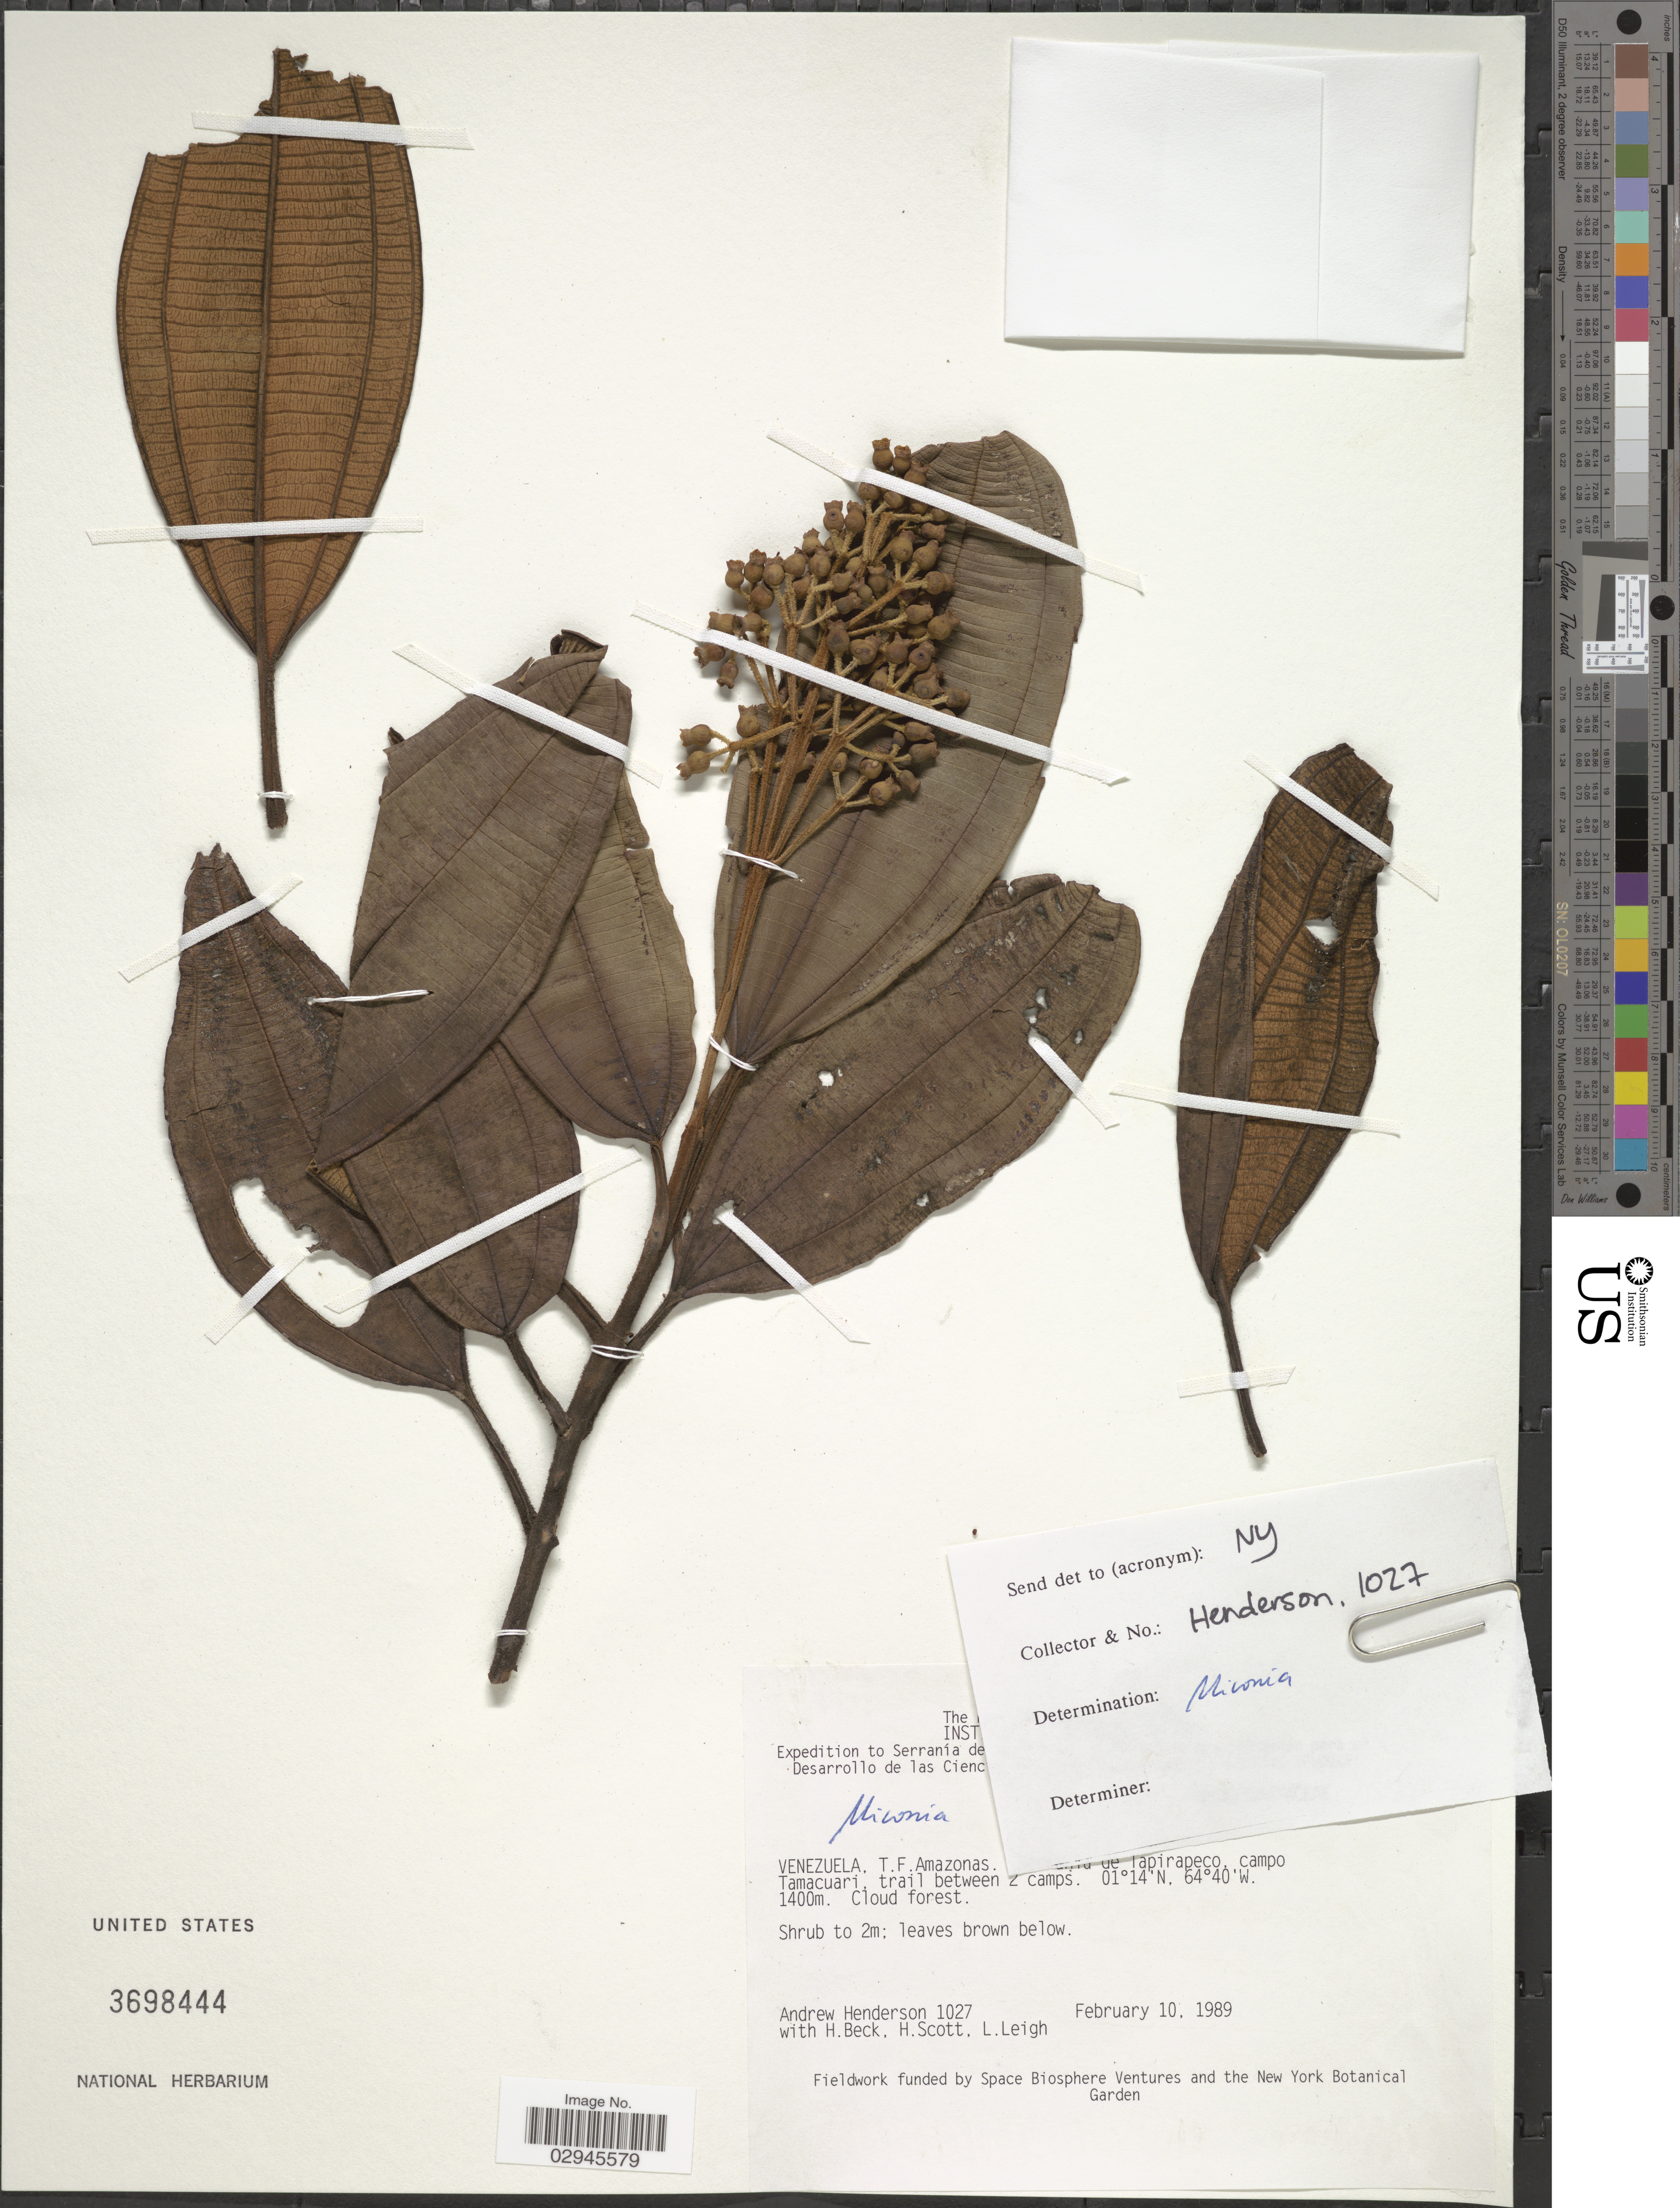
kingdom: Plantae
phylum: Tracheophyta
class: Magnoliopsida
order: Myrtales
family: Melastomataceae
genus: Miconia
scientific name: Miconia mirabilis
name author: (Aubl.) L.O. Williams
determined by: Michelangeli, F. A.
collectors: A. Henderson, H. Beck, H. Scott & L. Leigh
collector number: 1027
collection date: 1989-02-10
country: Venezuela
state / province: Amazonas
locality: T.F. Amazonas. Serrania de Tapirapeco, campo Tamacuari, trail between 2 camps.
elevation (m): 1400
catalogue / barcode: US 3698444